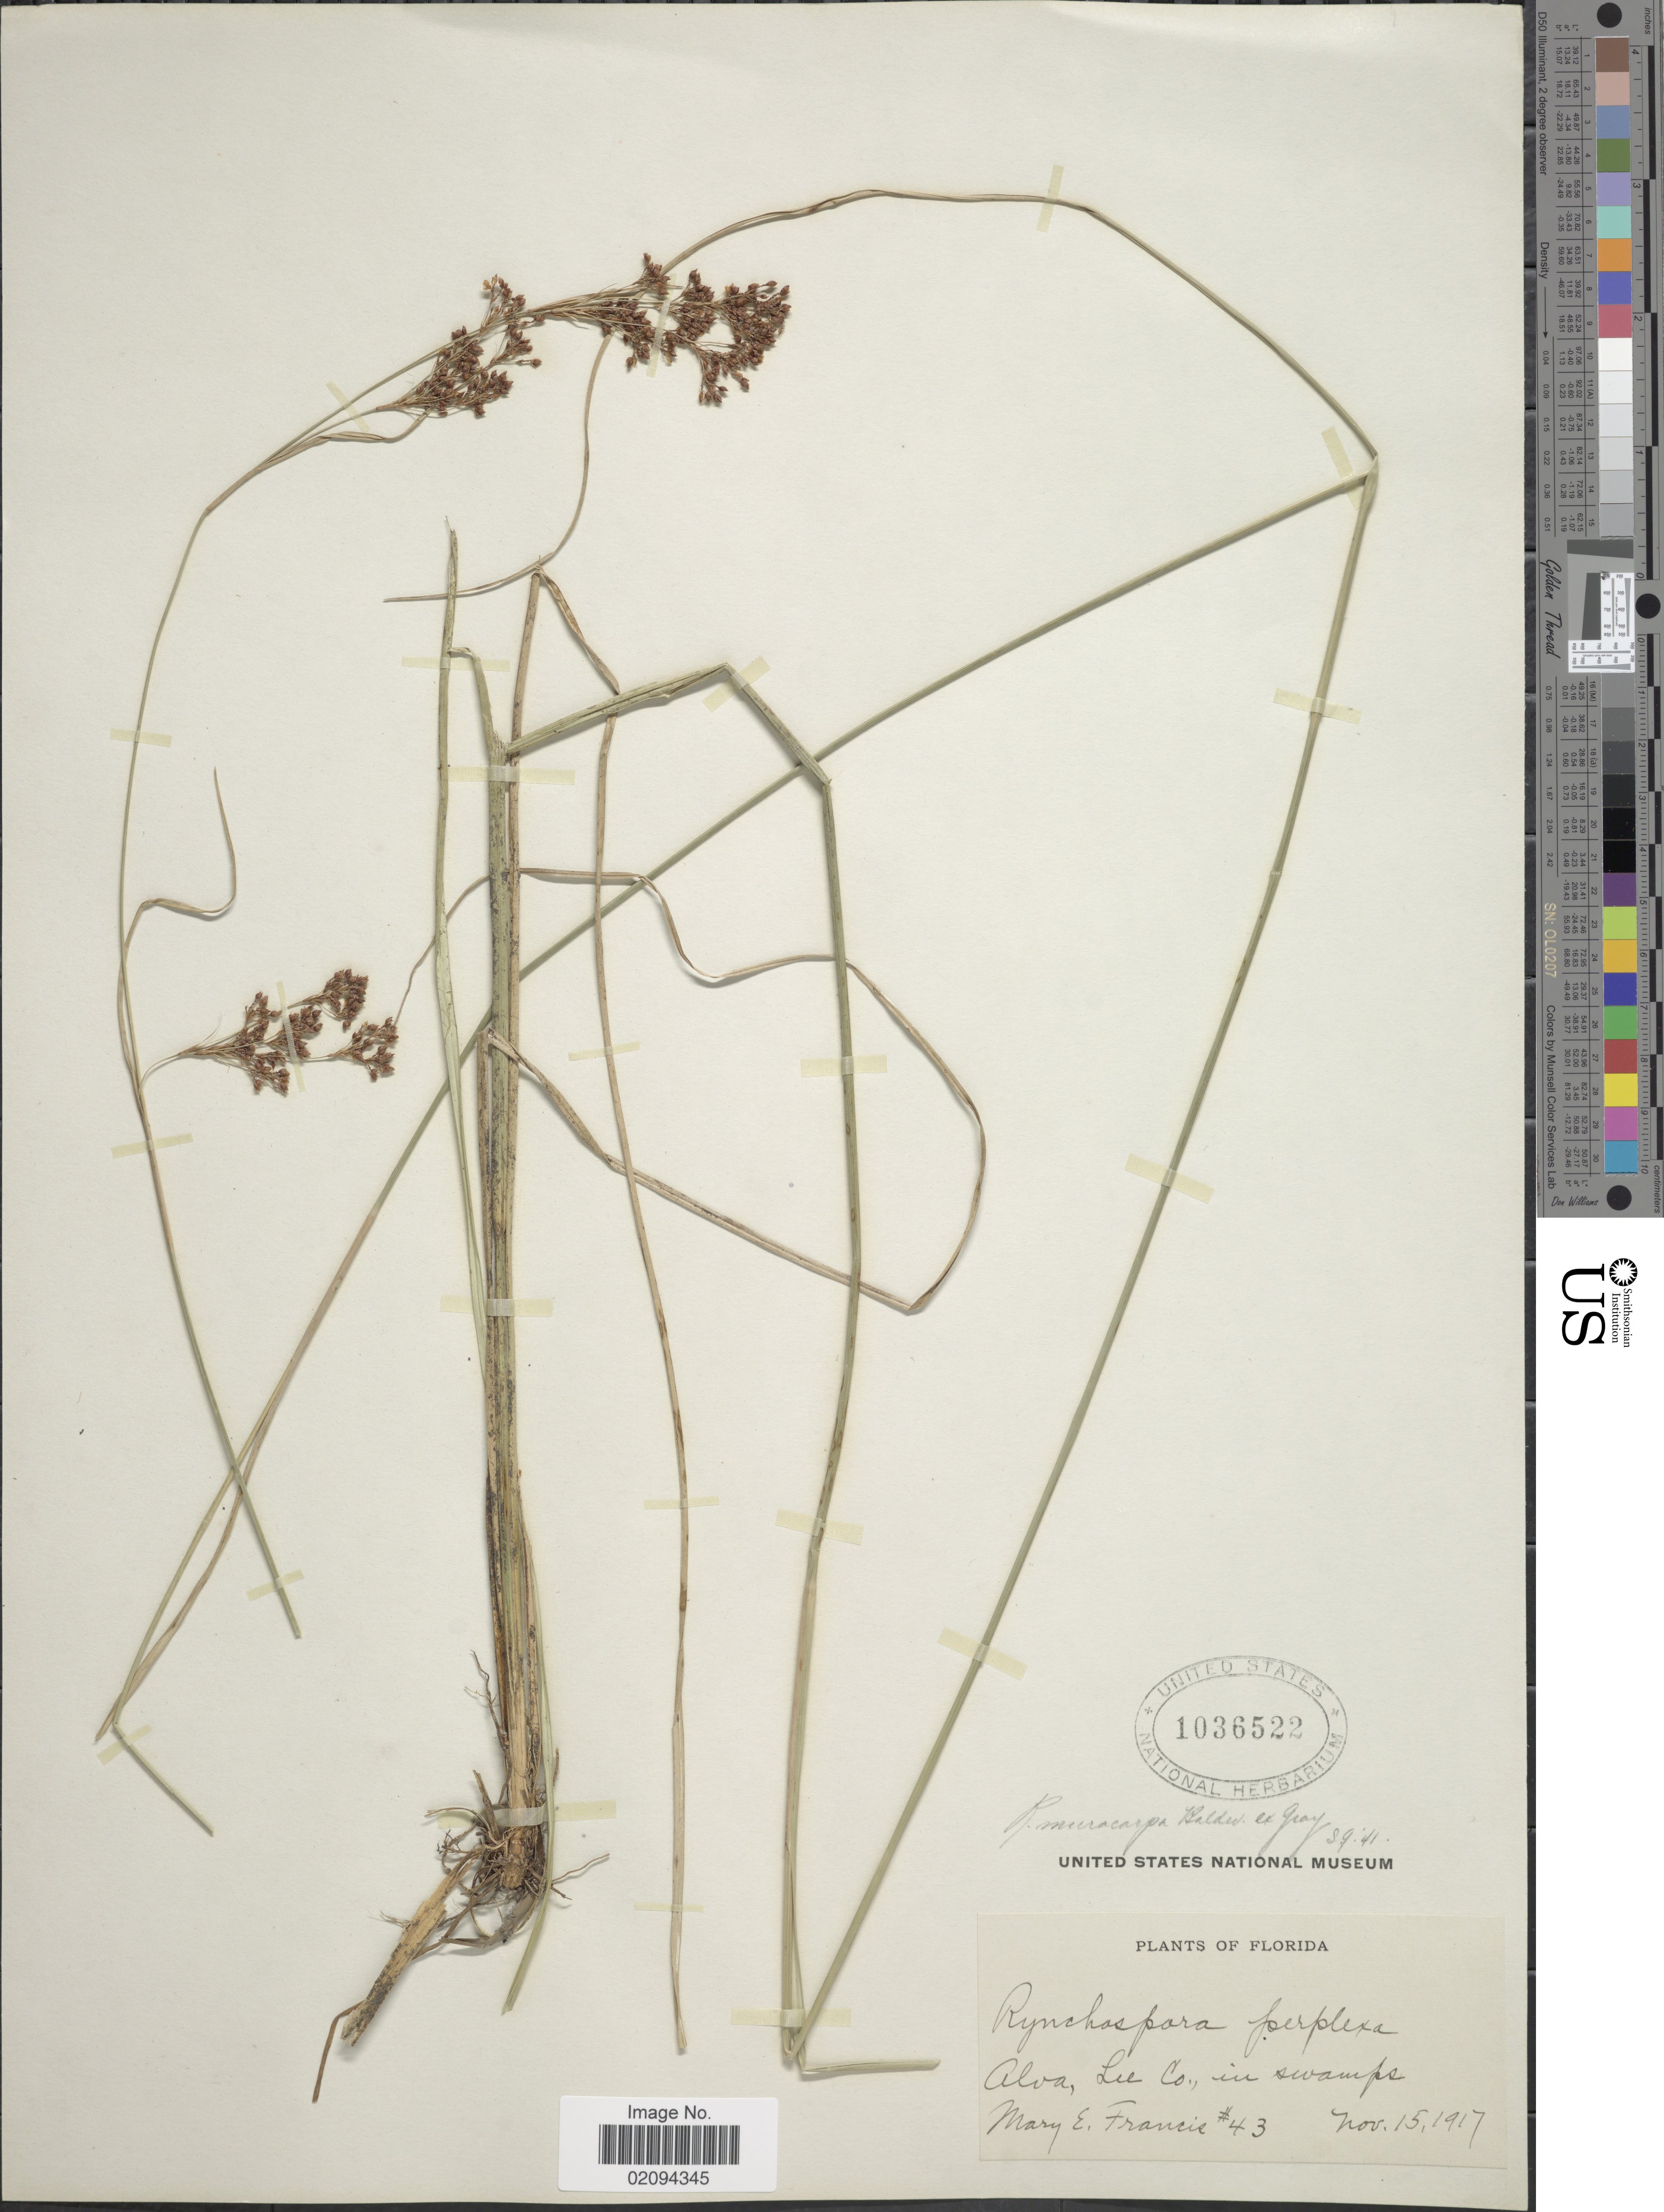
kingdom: Plantae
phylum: Tracheophyta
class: Liliopsida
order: Poales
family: Cyperaceae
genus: Rhynchospora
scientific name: Rhynchospora microcarpa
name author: Baldwin ex A. Gray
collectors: M. E. Francis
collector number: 43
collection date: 1917-11-15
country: United States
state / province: Florida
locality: Alva, Lee Co., in swamps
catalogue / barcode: US 1036522